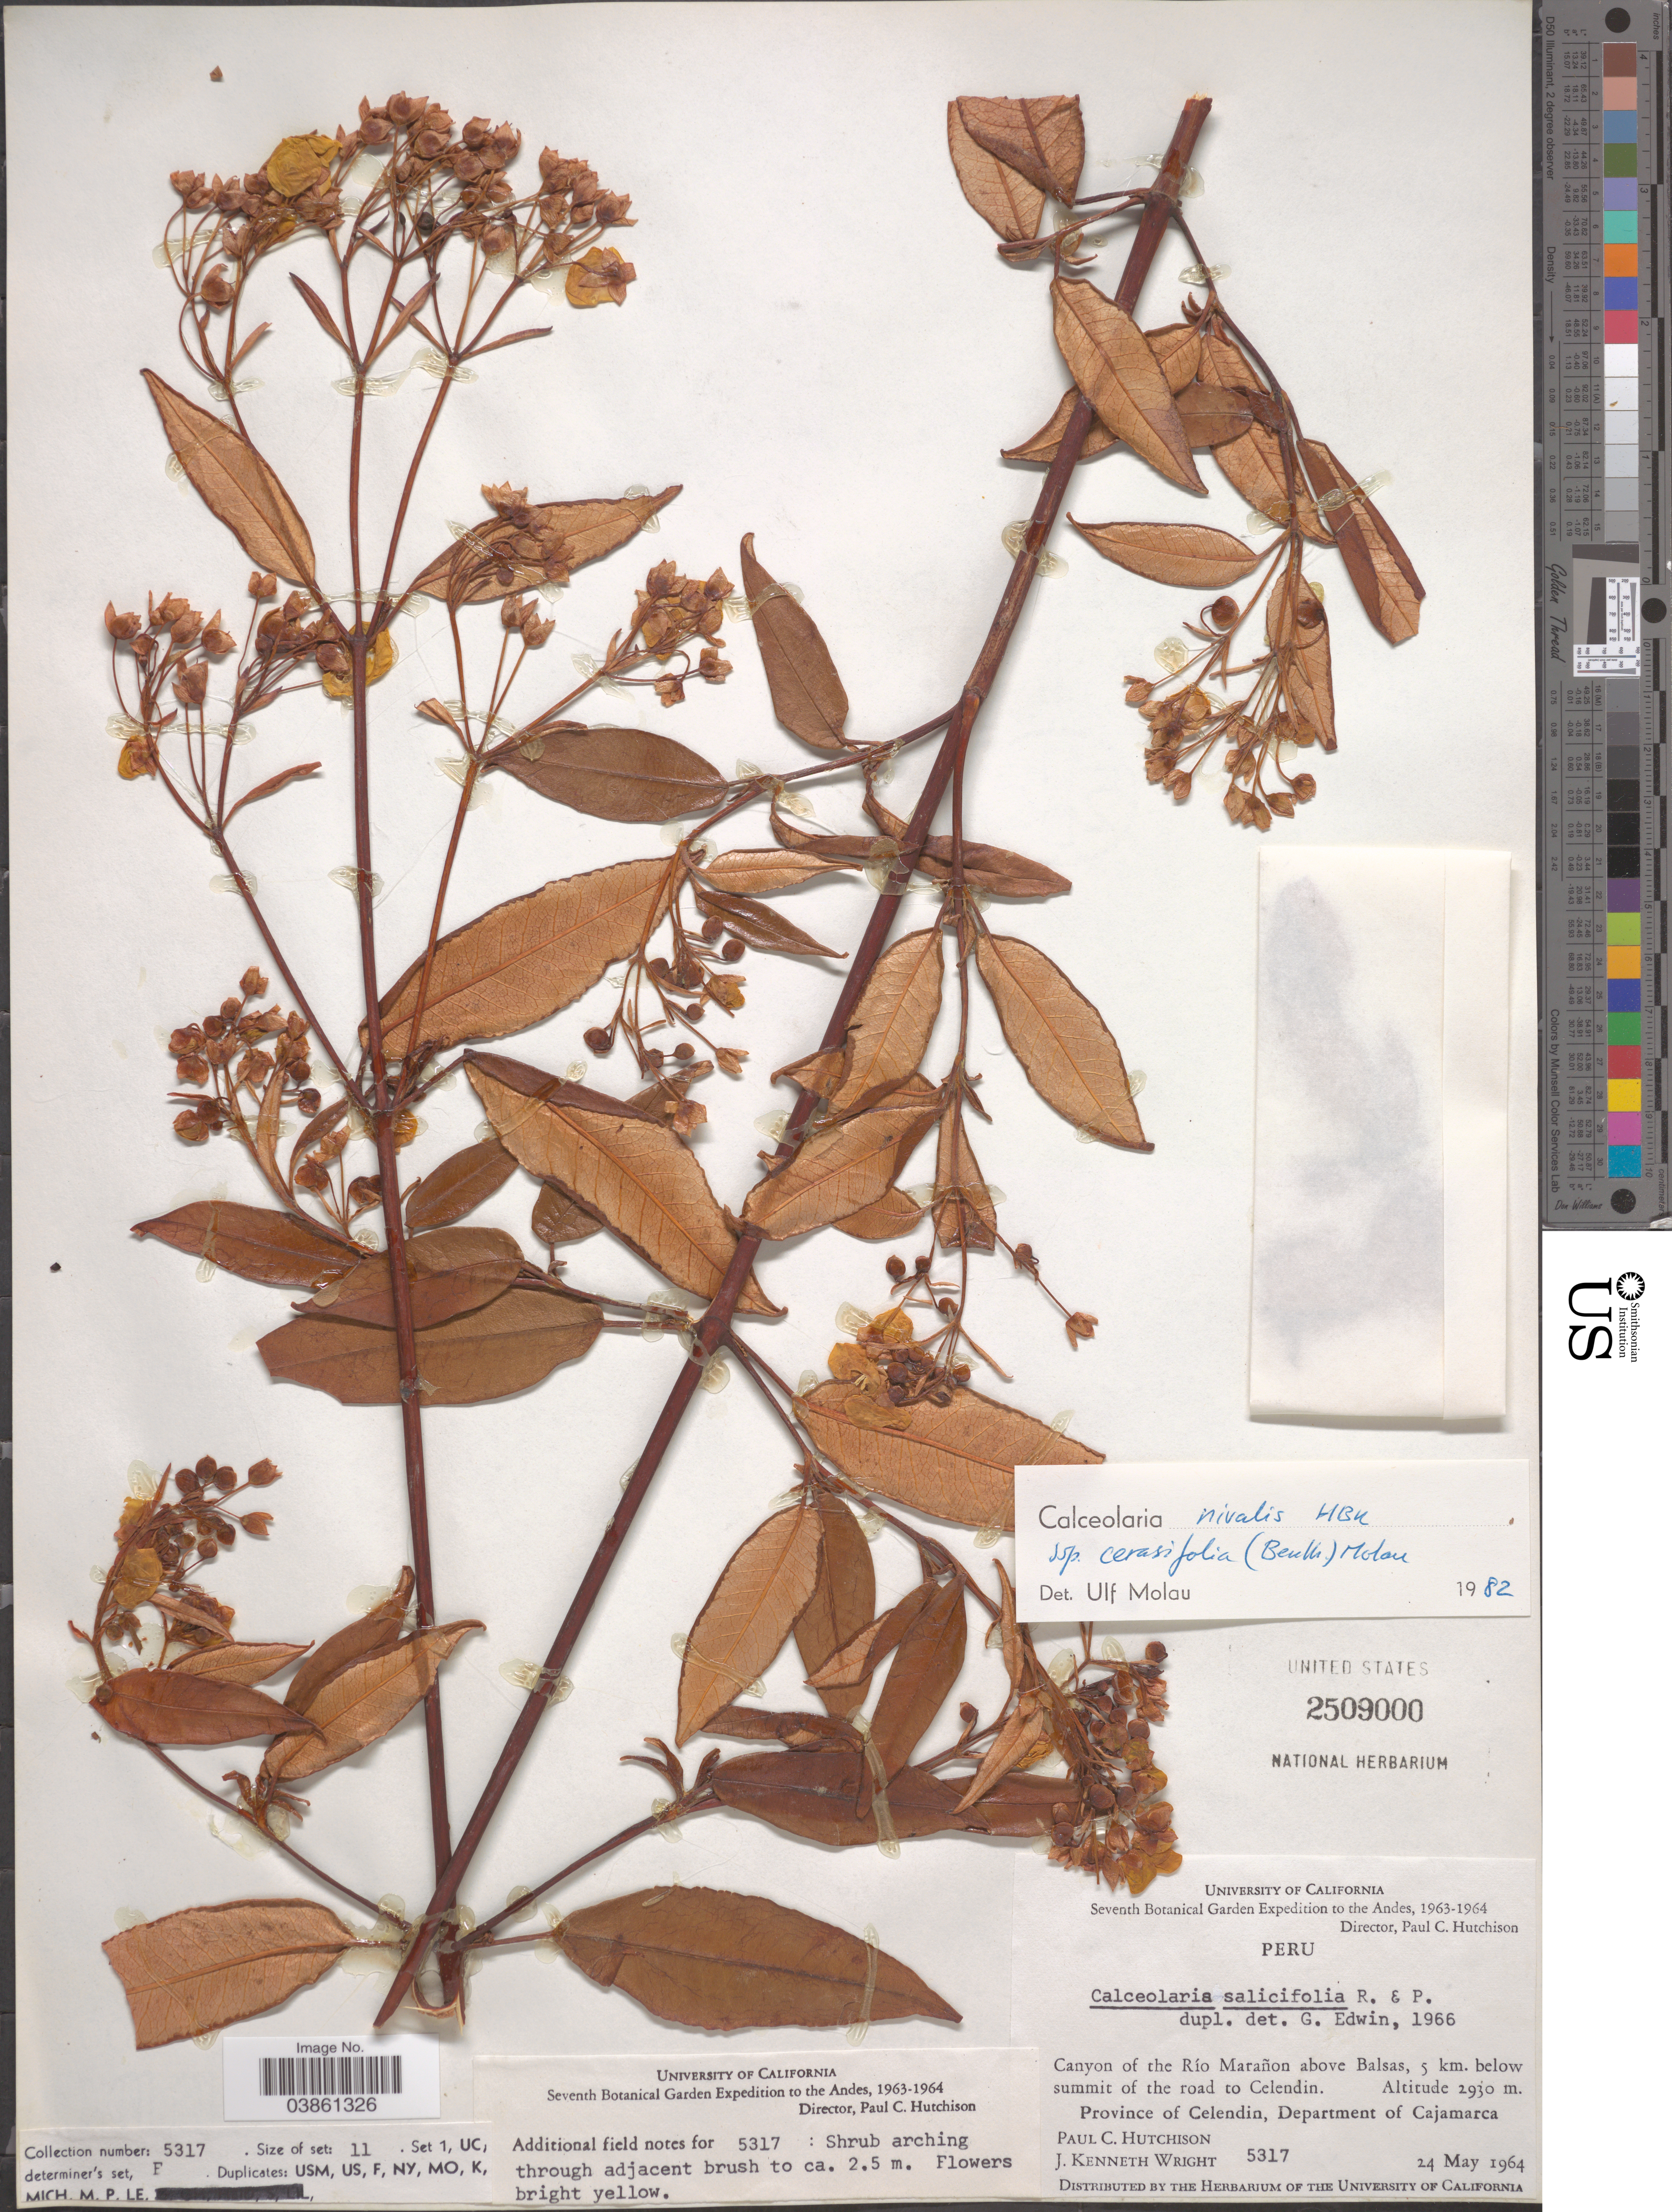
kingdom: Plantae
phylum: Tracheophyta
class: Magnoliopsida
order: Lamiales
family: Calceolariaceae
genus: Calceolaria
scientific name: Calceolaria nivalis subsp. cerasifolia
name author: (Benth.) Molau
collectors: P. C. Hutchison & J. K. Wright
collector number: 5317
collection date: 1964-05-24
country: Peru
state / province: Cajamarca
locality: The Andes. Canyon of the Río Marañon above Balsas, 5 km. below summit of the road to Celendin. Province of Celendin, Department of Cajamarca.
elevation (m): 2930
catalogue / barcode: US 2509000